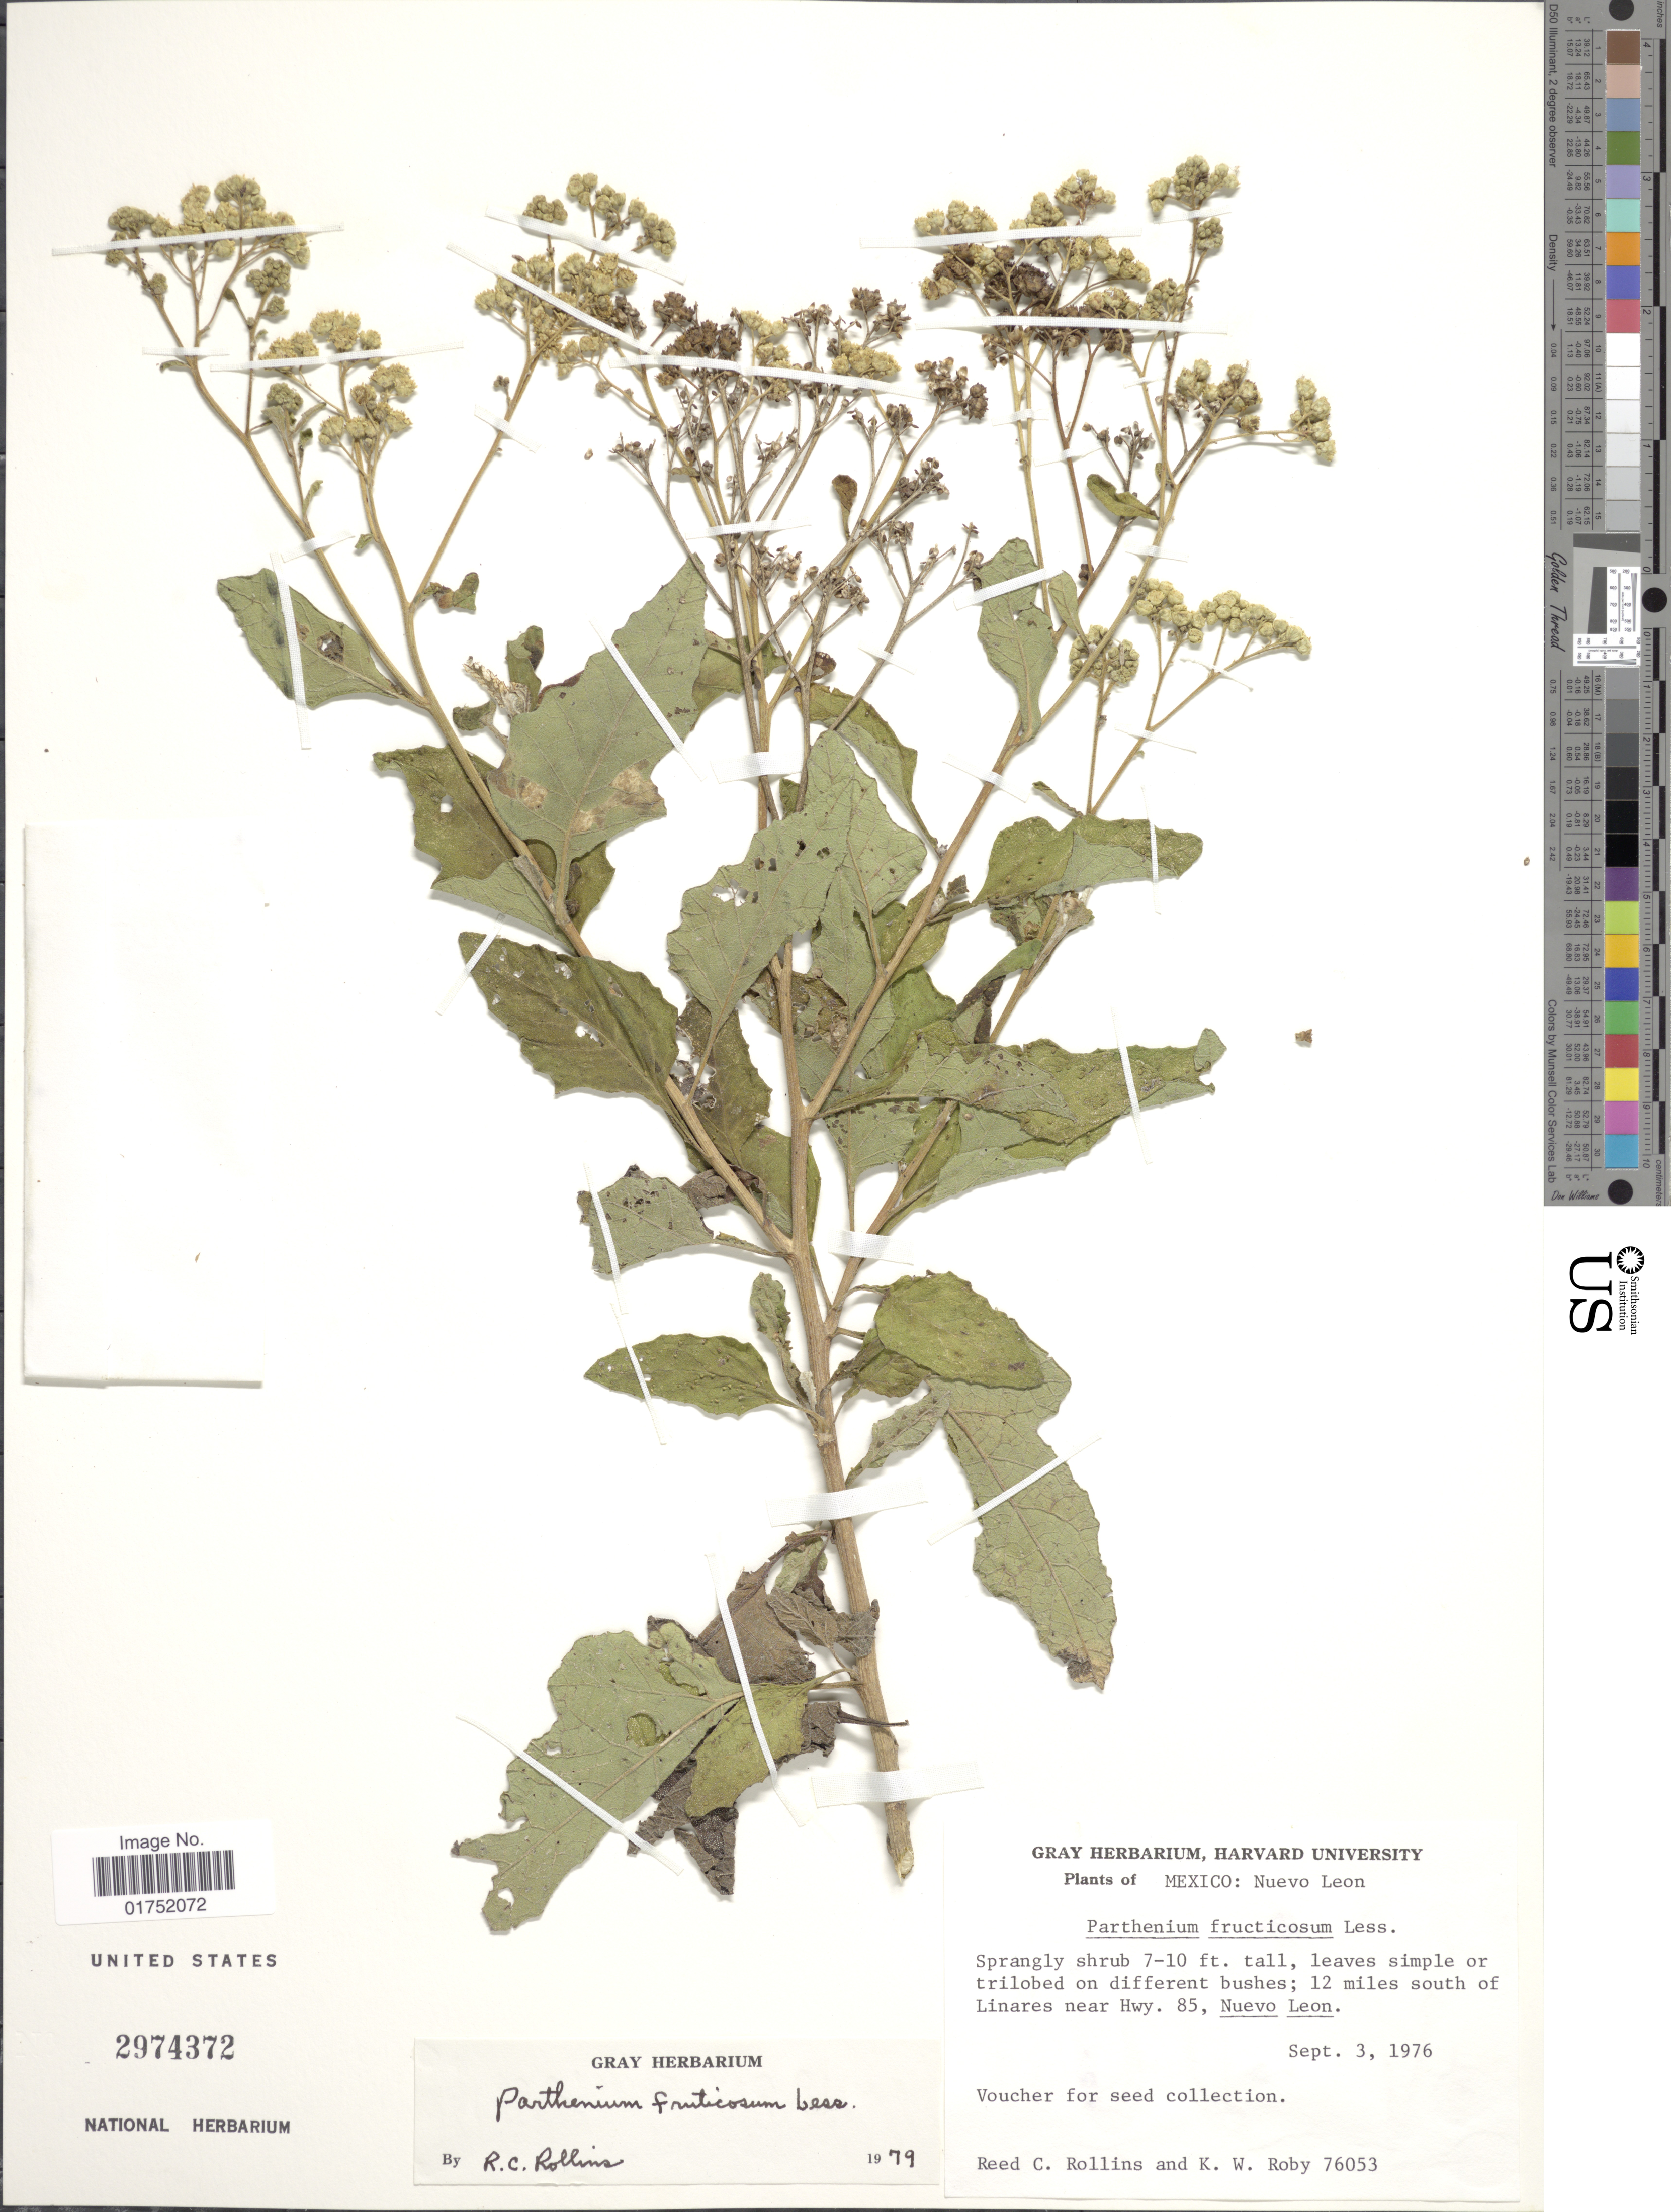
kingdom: Plantae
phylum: Tracheophyta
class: Magnoliopsida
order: Asterales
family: Asteraceae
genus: Parthenium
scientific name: Parthenium fruticosum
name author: Less.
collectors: R. C. Rollins & K. W. Roby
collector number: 76053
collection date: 1976-09-03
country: Mexico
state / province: Nuevo León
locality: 12 miles south of Linares near Hwy 85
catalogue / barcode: US 2974372